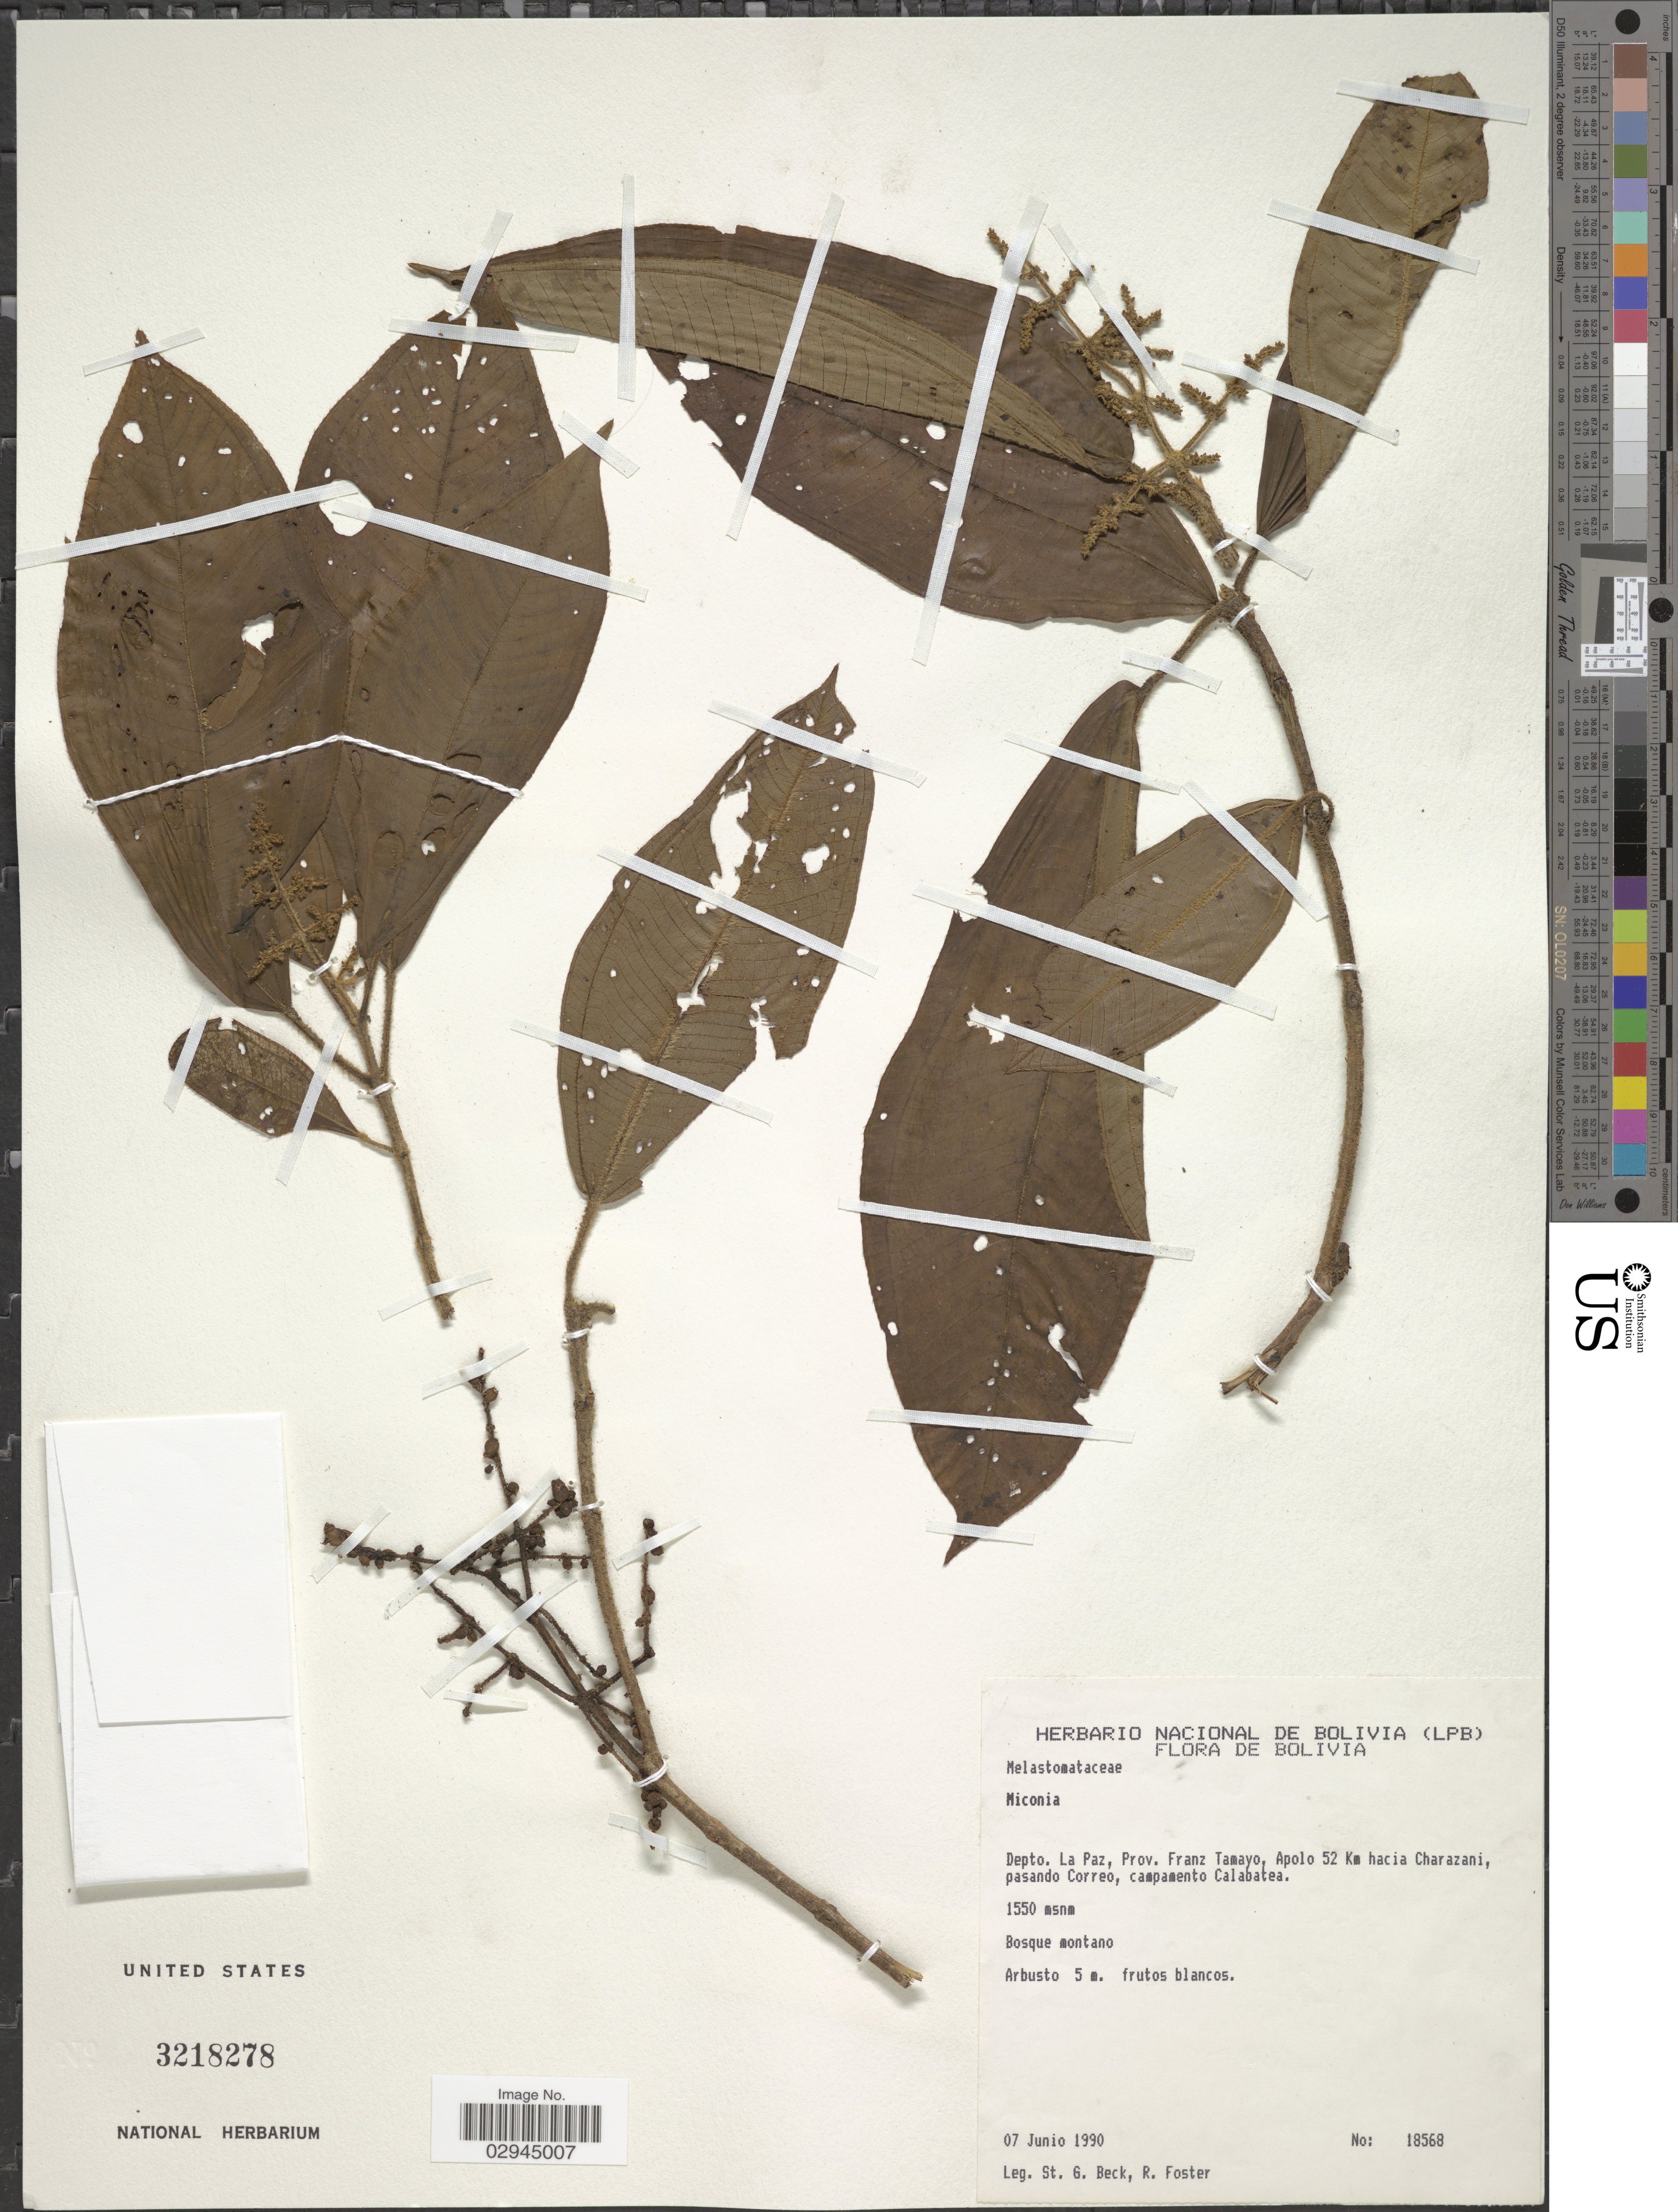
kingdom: Plantae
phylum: Tracheophyta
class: Magnoliopsida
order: Myrtales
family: Melastomataceae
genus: Miconia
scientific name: Miconia sp.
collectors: S. G. Beck & R. Foster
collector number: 18568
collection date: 1990-06-07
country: Bolivia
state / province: La Paz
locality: Depto. La Paz, Prov. Franz Tamayo, Apolo 52 Km hacia Charazani, pasando Correo, campamento Calabatea.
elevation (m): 1550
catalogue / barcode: US 3218278